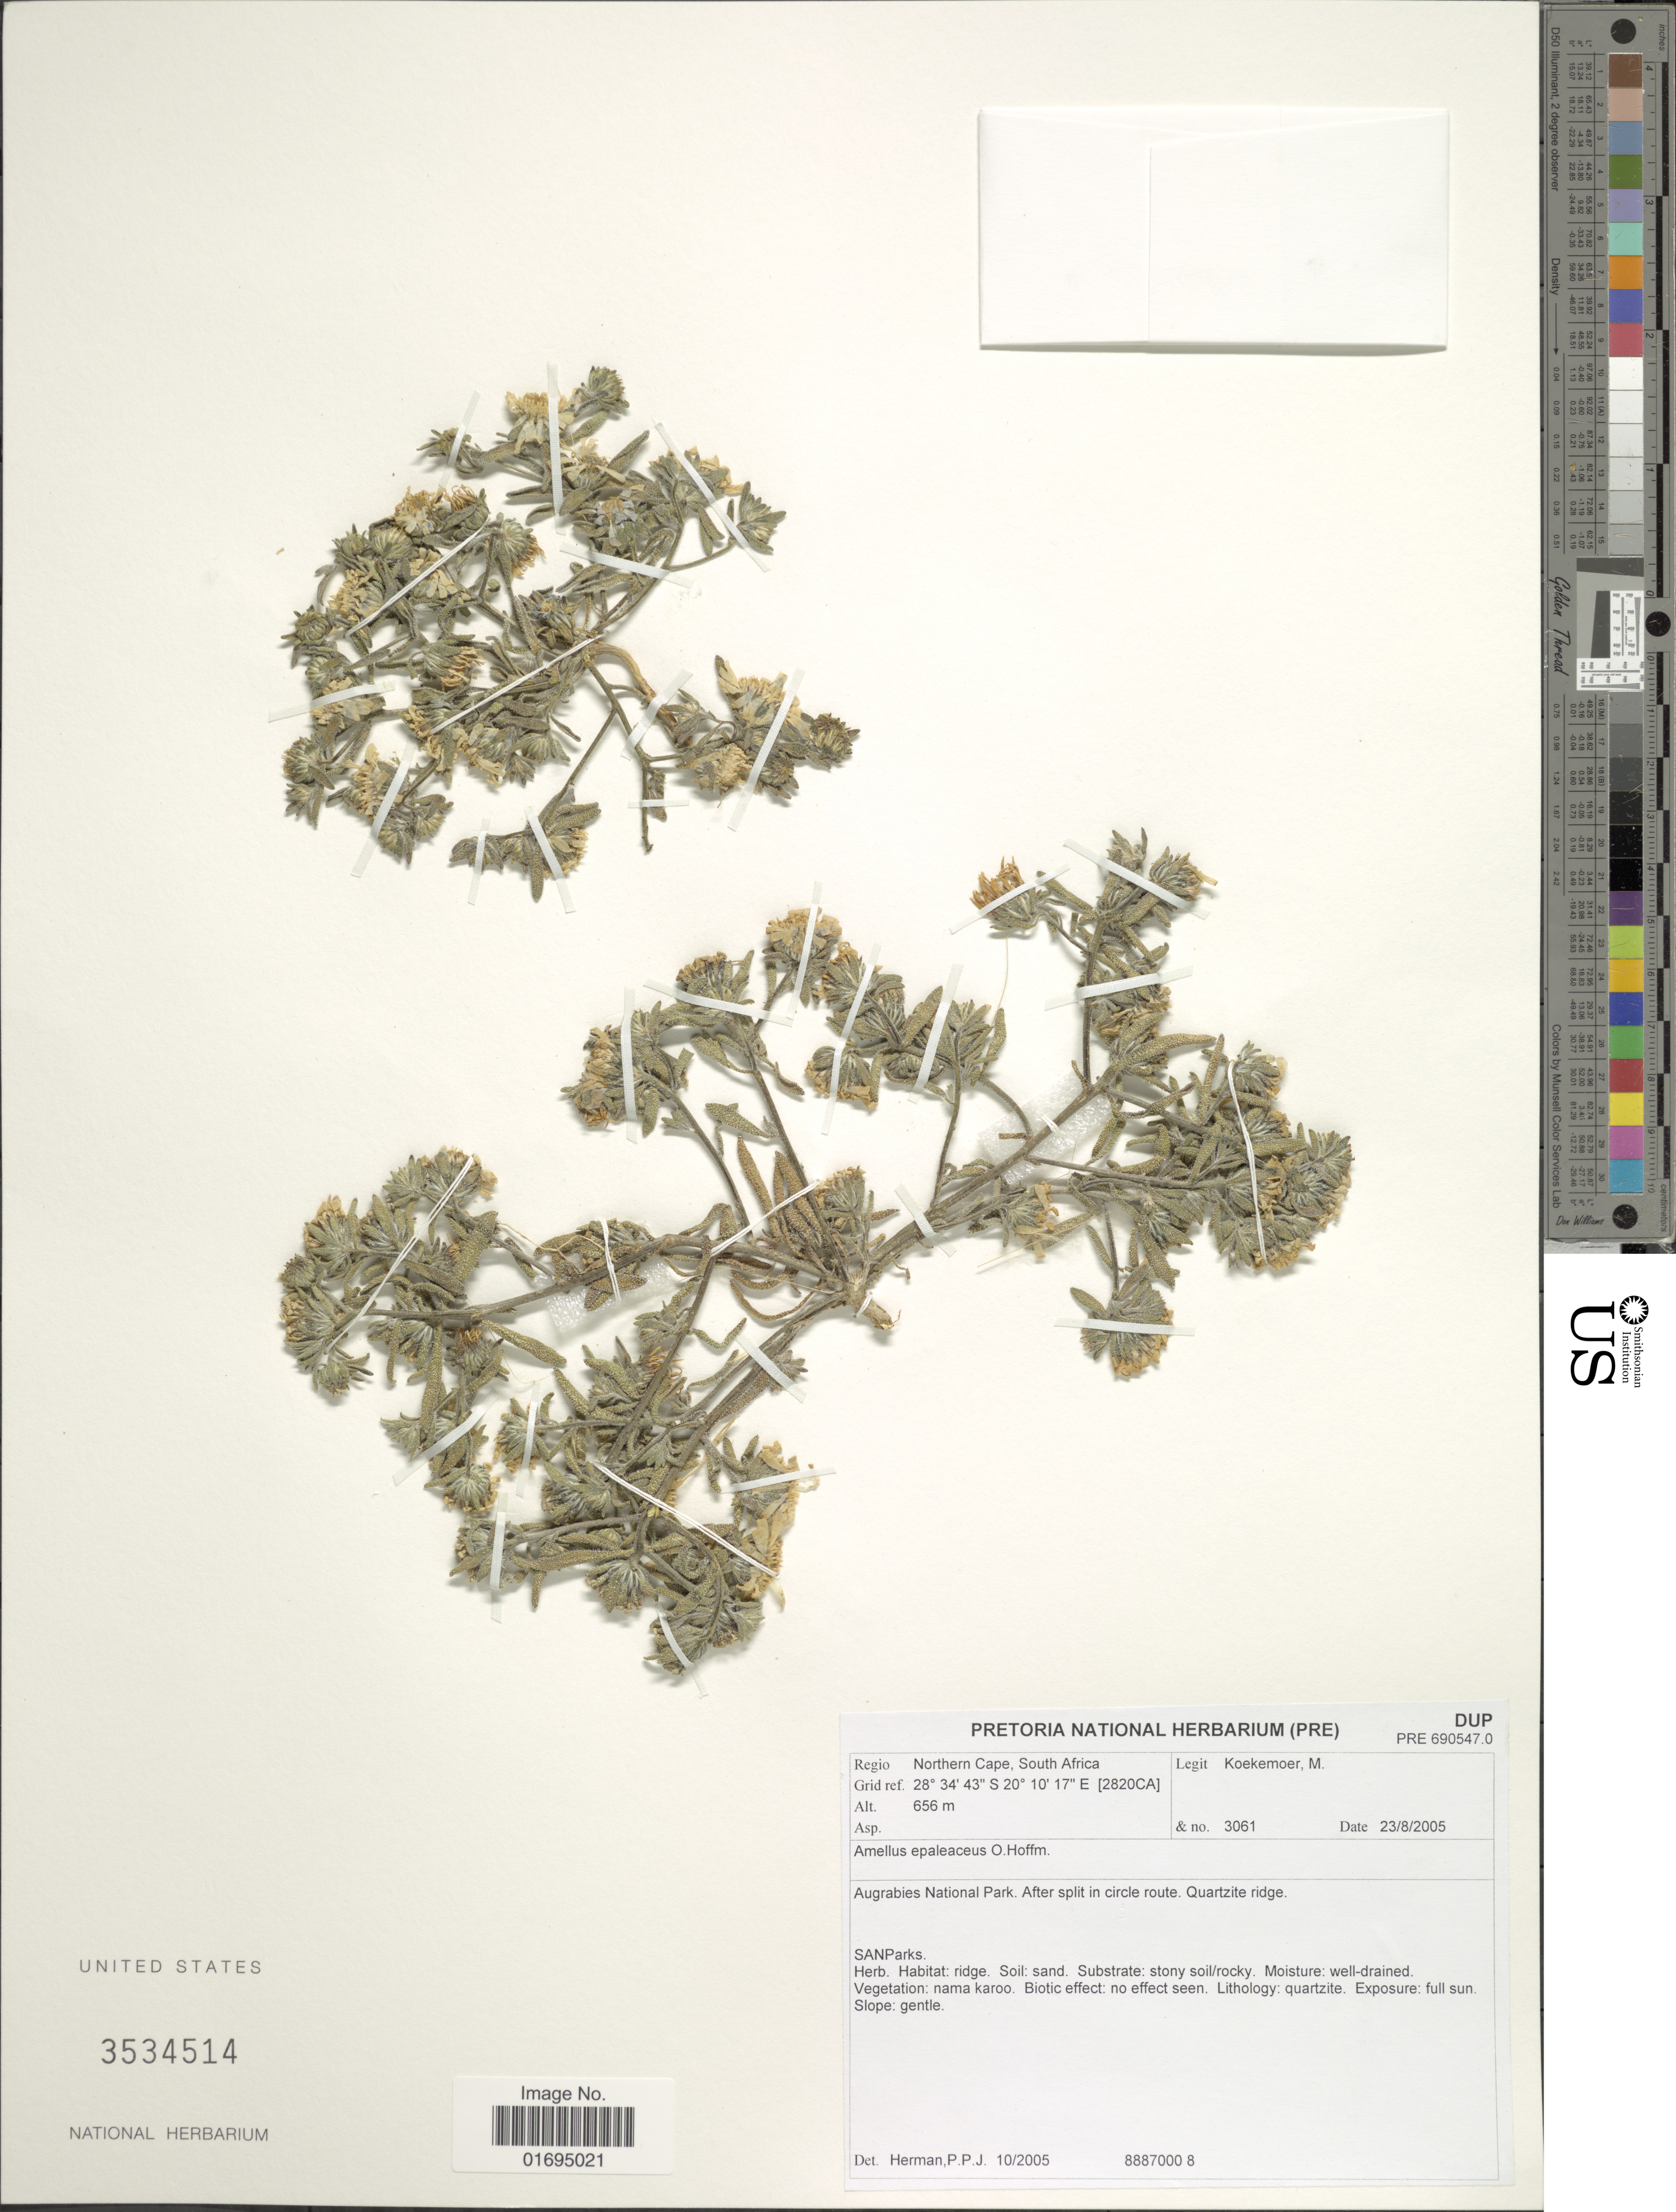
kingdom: Plantae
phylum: Tracheophyta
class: Magnoliopsida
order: Asterales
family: Asteraceae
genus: Amellus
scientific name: Amellus epaleaceus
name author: O. Hoffm.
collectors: M. Koekemoer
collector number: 3061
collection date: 2005-08-23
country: South Africa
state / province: Northern Cape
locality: Augrabies National Park, after split in circle route, Quartzite ridge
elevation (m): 656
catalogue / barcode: US 3534514